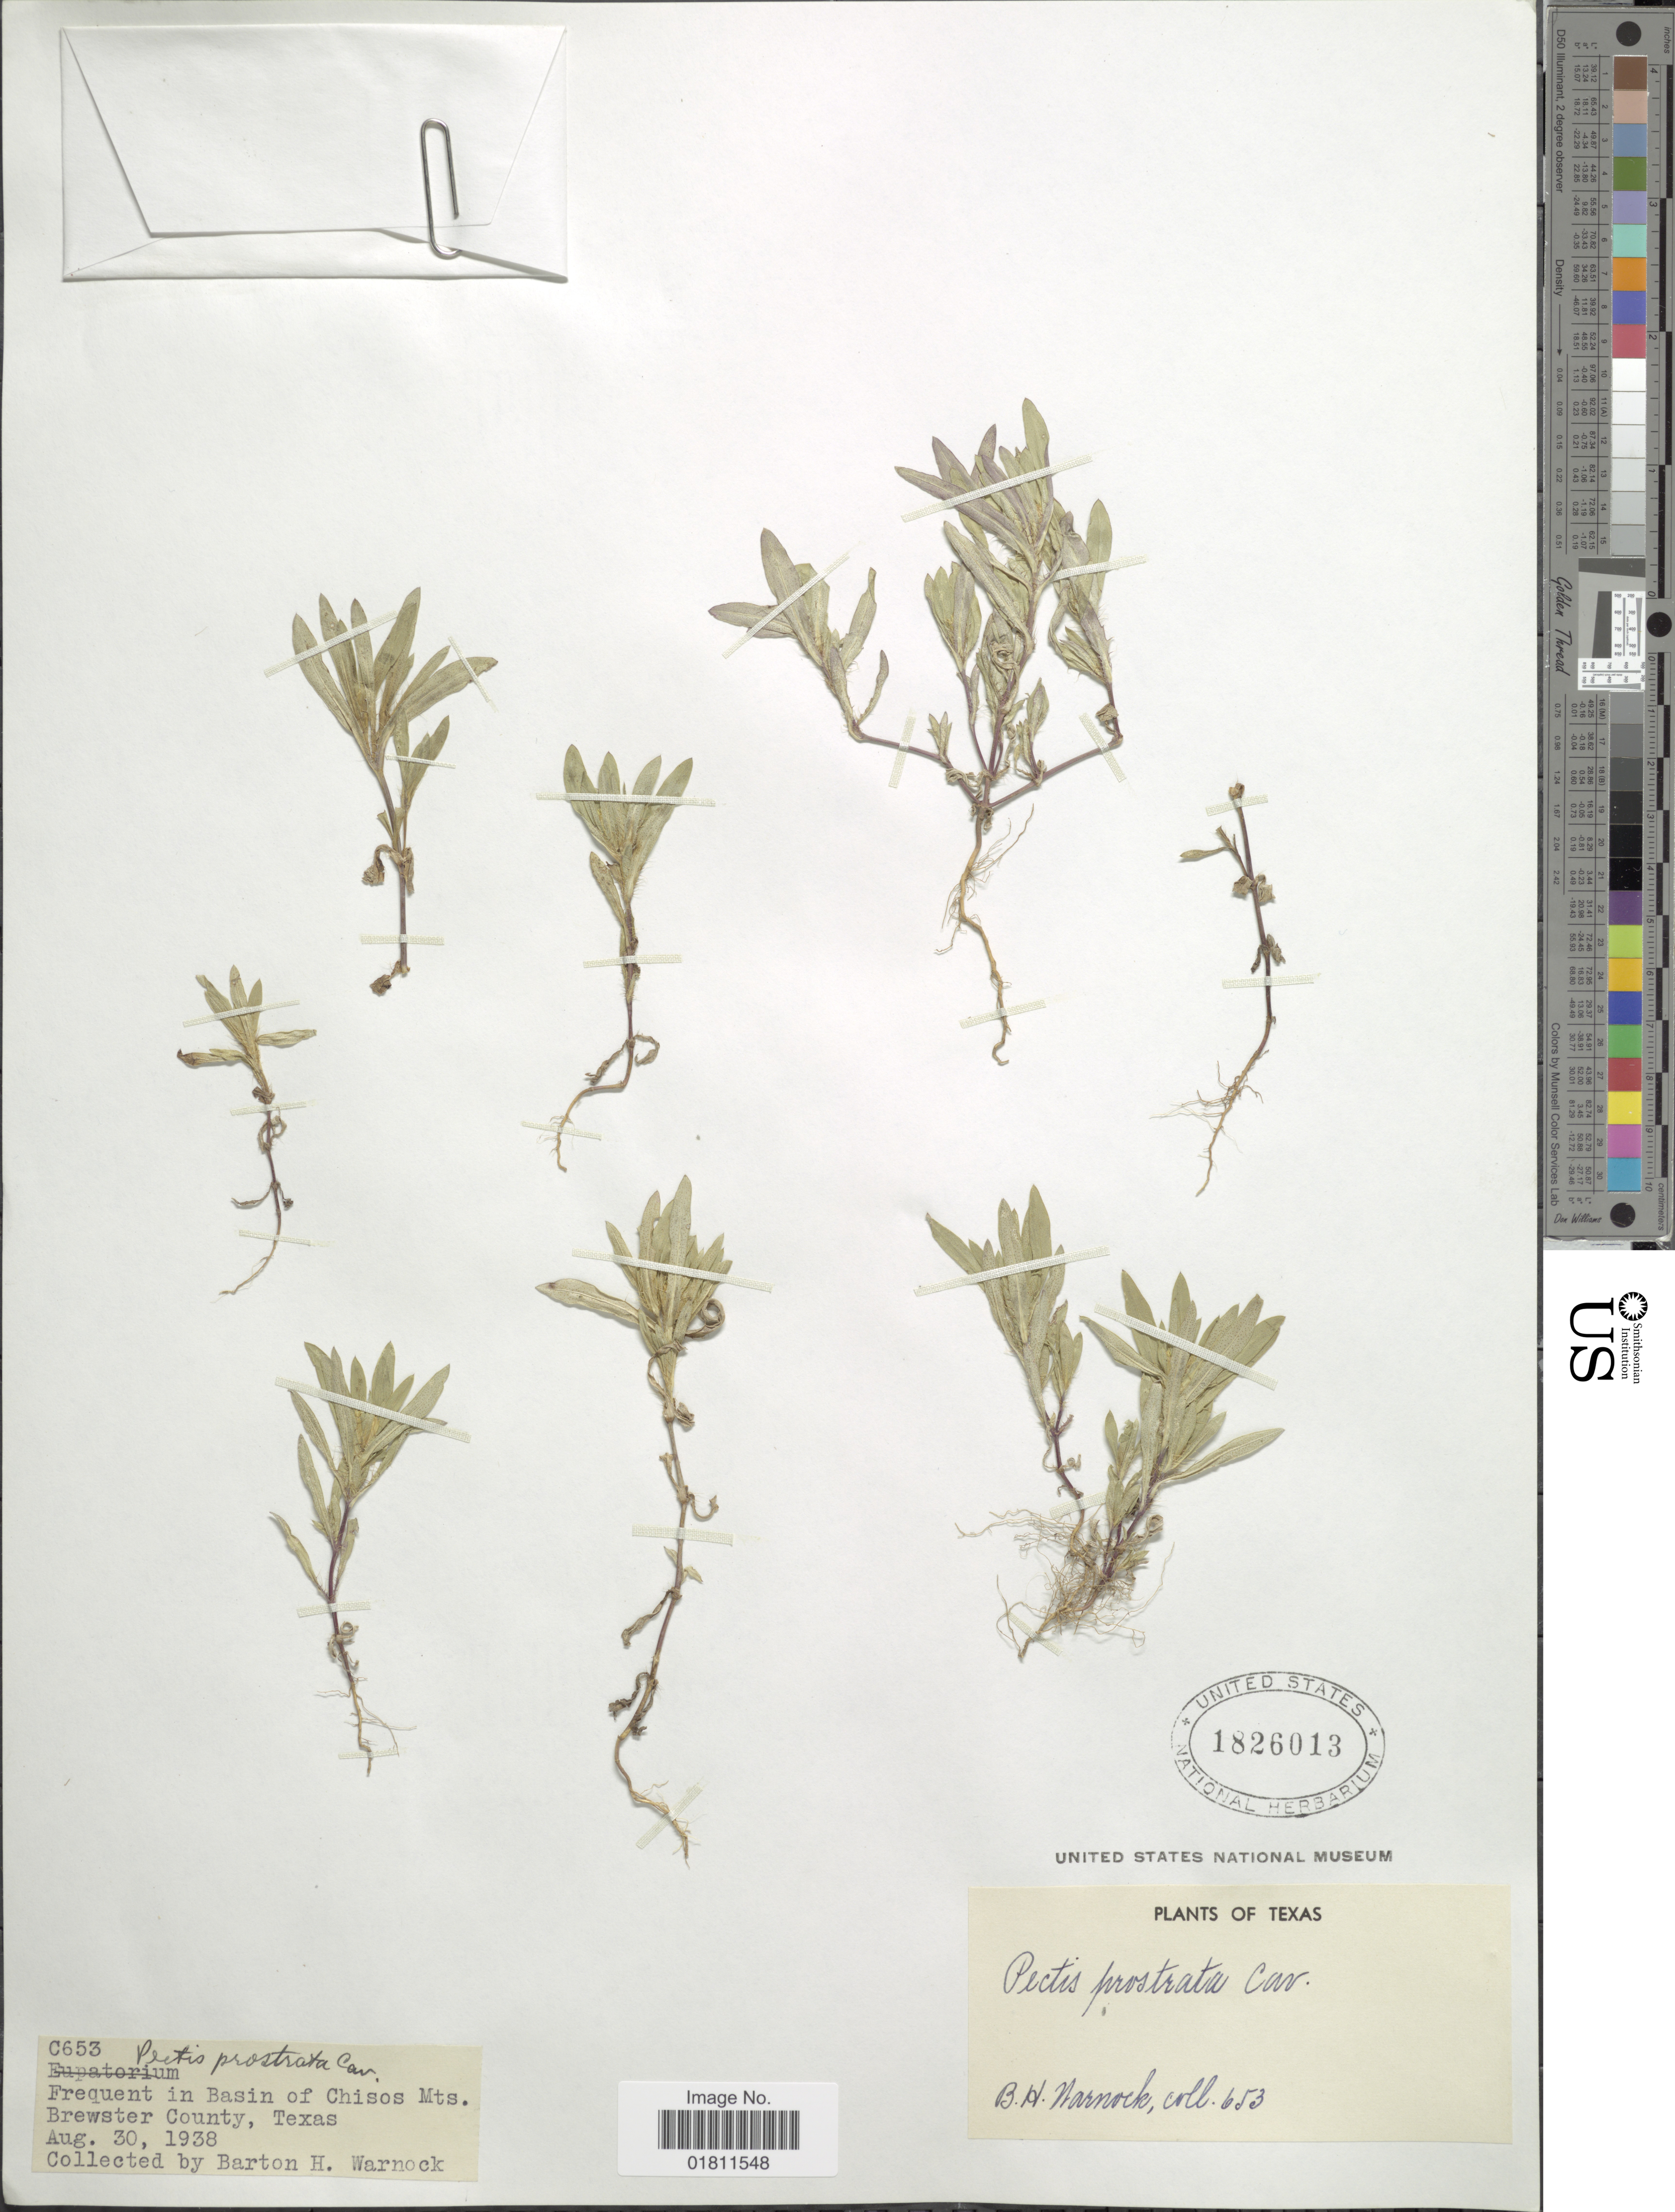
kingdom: Plantae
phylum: Tracheophyta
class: Magnoliopsida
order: Asterales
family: Asteraceae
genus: Pectis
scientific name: Pectis prostrata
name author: Cav.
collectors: B. H. Warnock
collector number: C653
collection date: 1938-08-30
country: United States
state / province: Texas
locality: Texas, Frequent in Basin of Chisos Mts. Brewster County.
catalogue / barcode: US 1826013